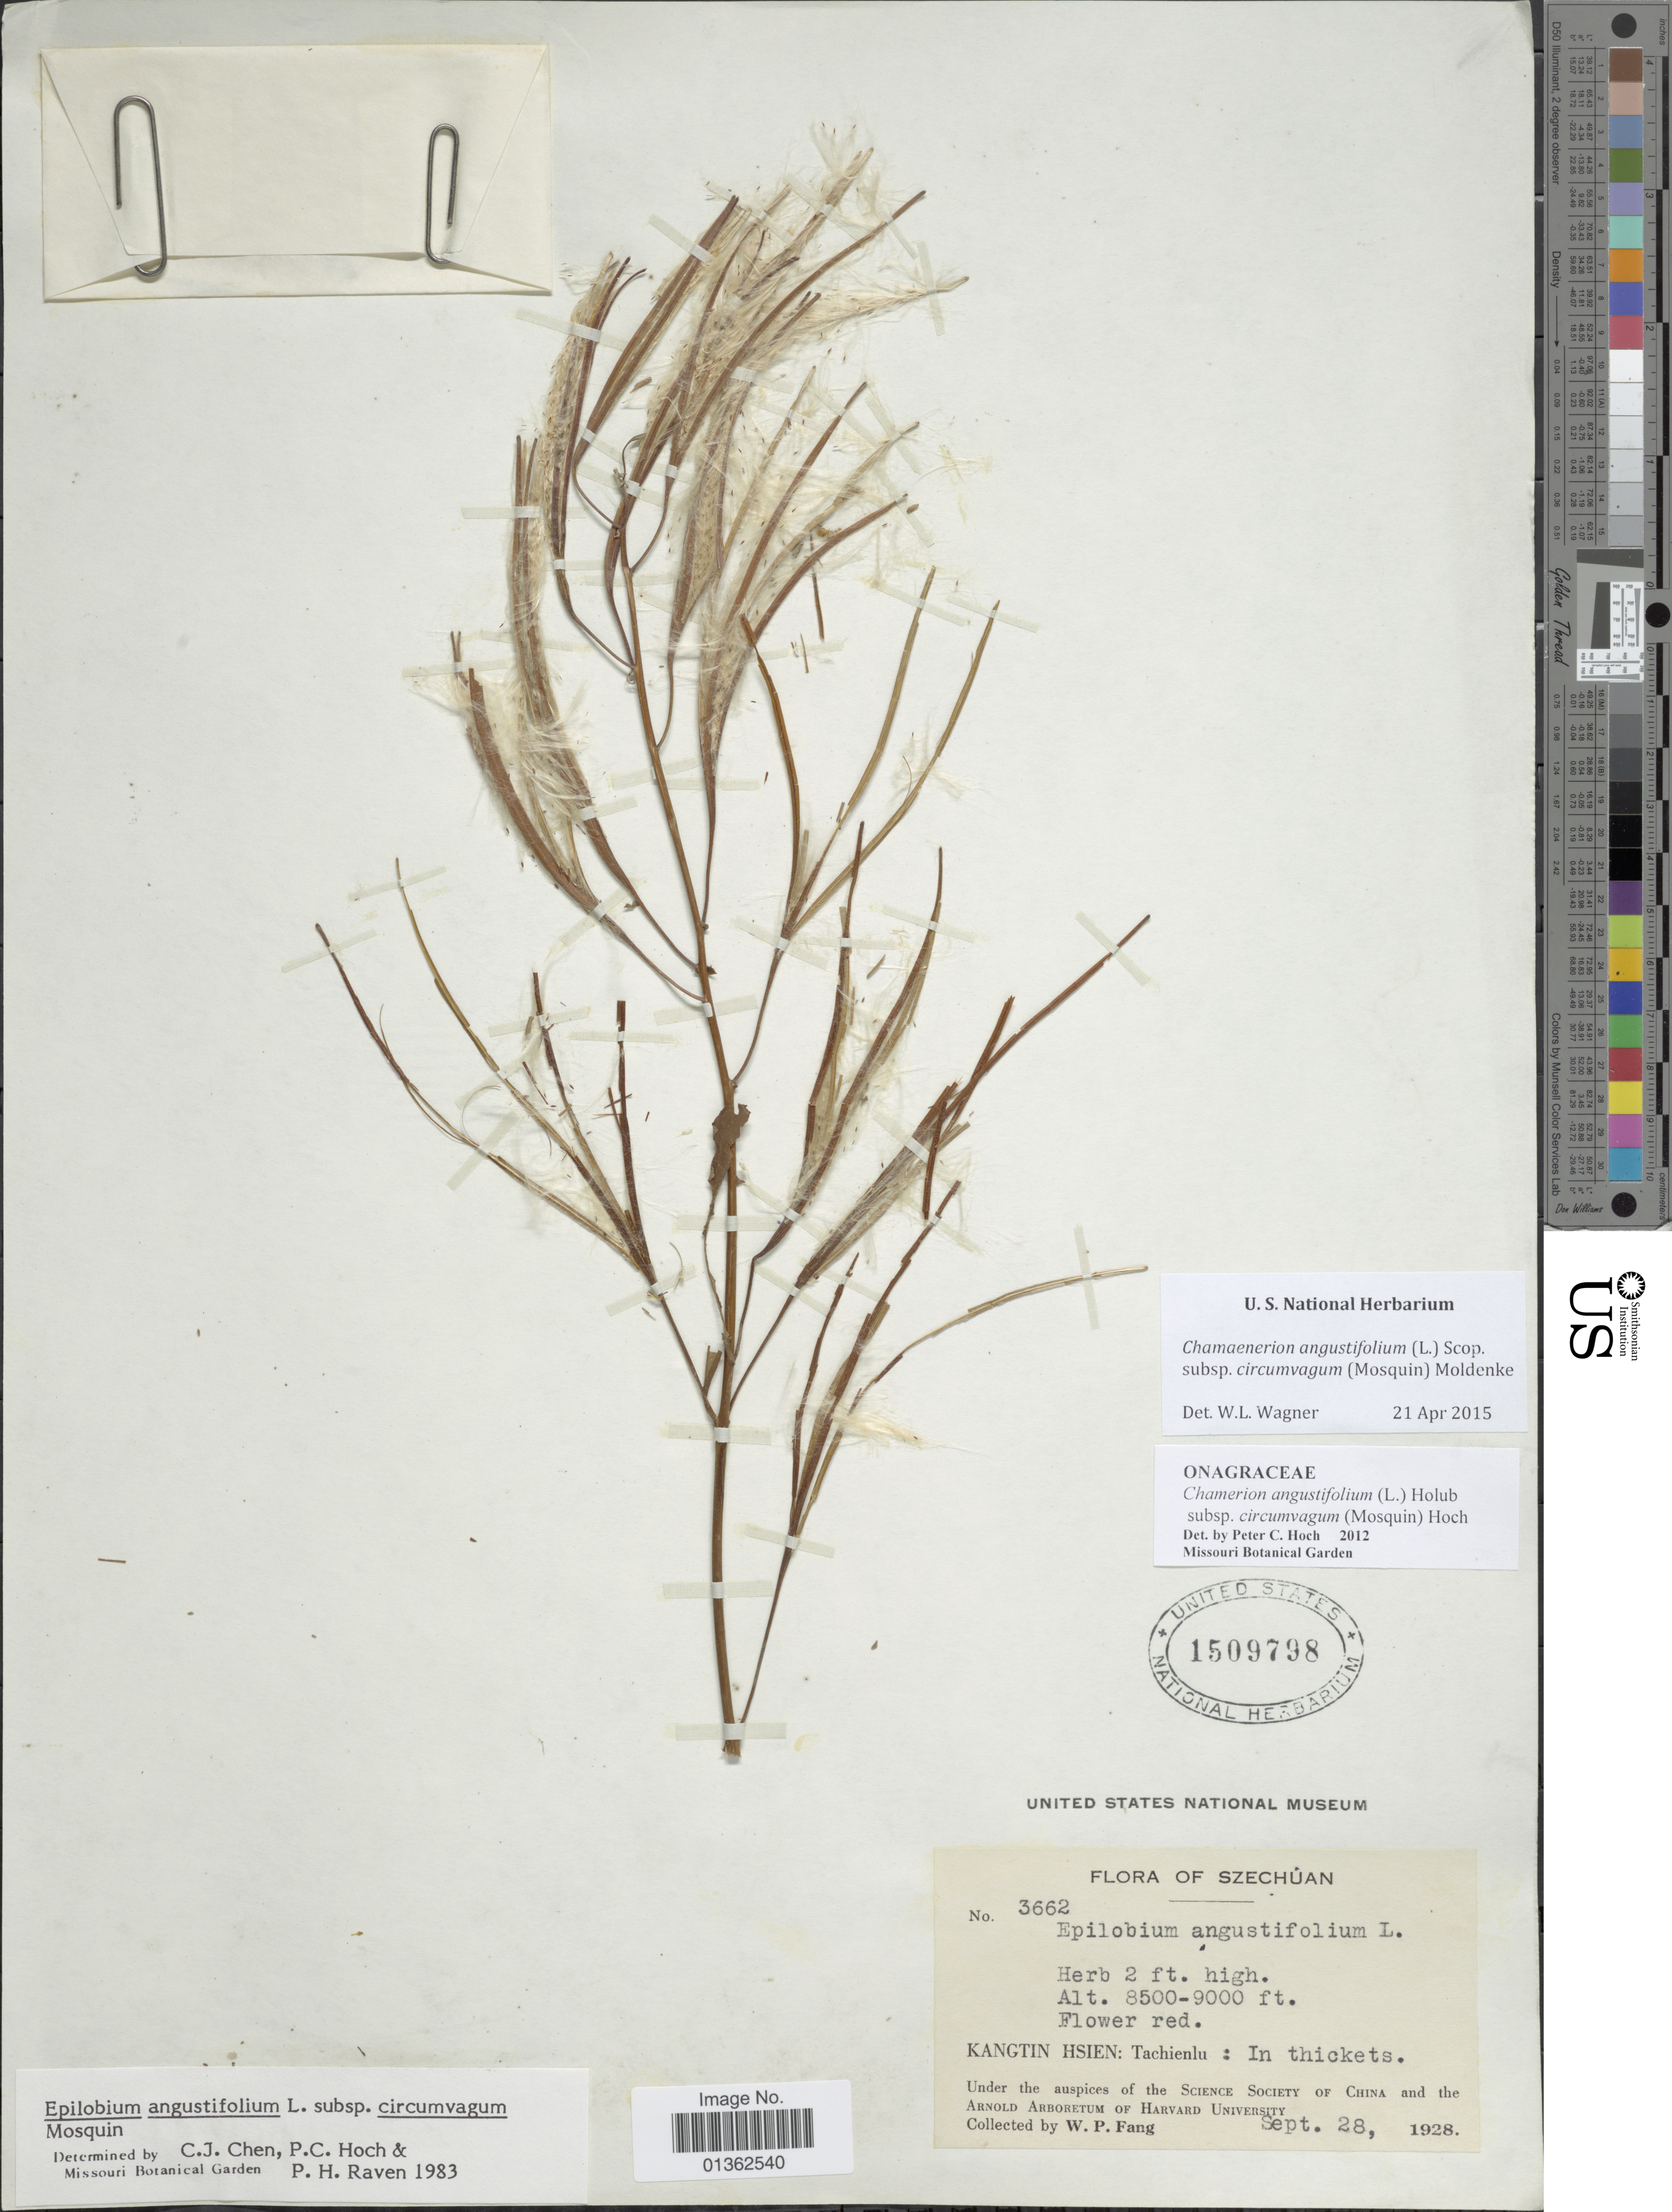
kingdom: Plantae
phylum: Tracheophyta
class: Magnoliopsida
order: Myrtales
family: Onagraceae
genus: Chamaenerion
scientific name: Chamaenerion angustifolium subsp. circumvagum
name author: (Mosquin) Moldenke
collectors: W. P. Fang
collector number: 3662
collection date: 1928-09-28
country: China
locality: Szechuan. Kangtin Hsien: Tachienlu: In thickets.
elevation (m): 2591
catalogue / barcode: US 1509798